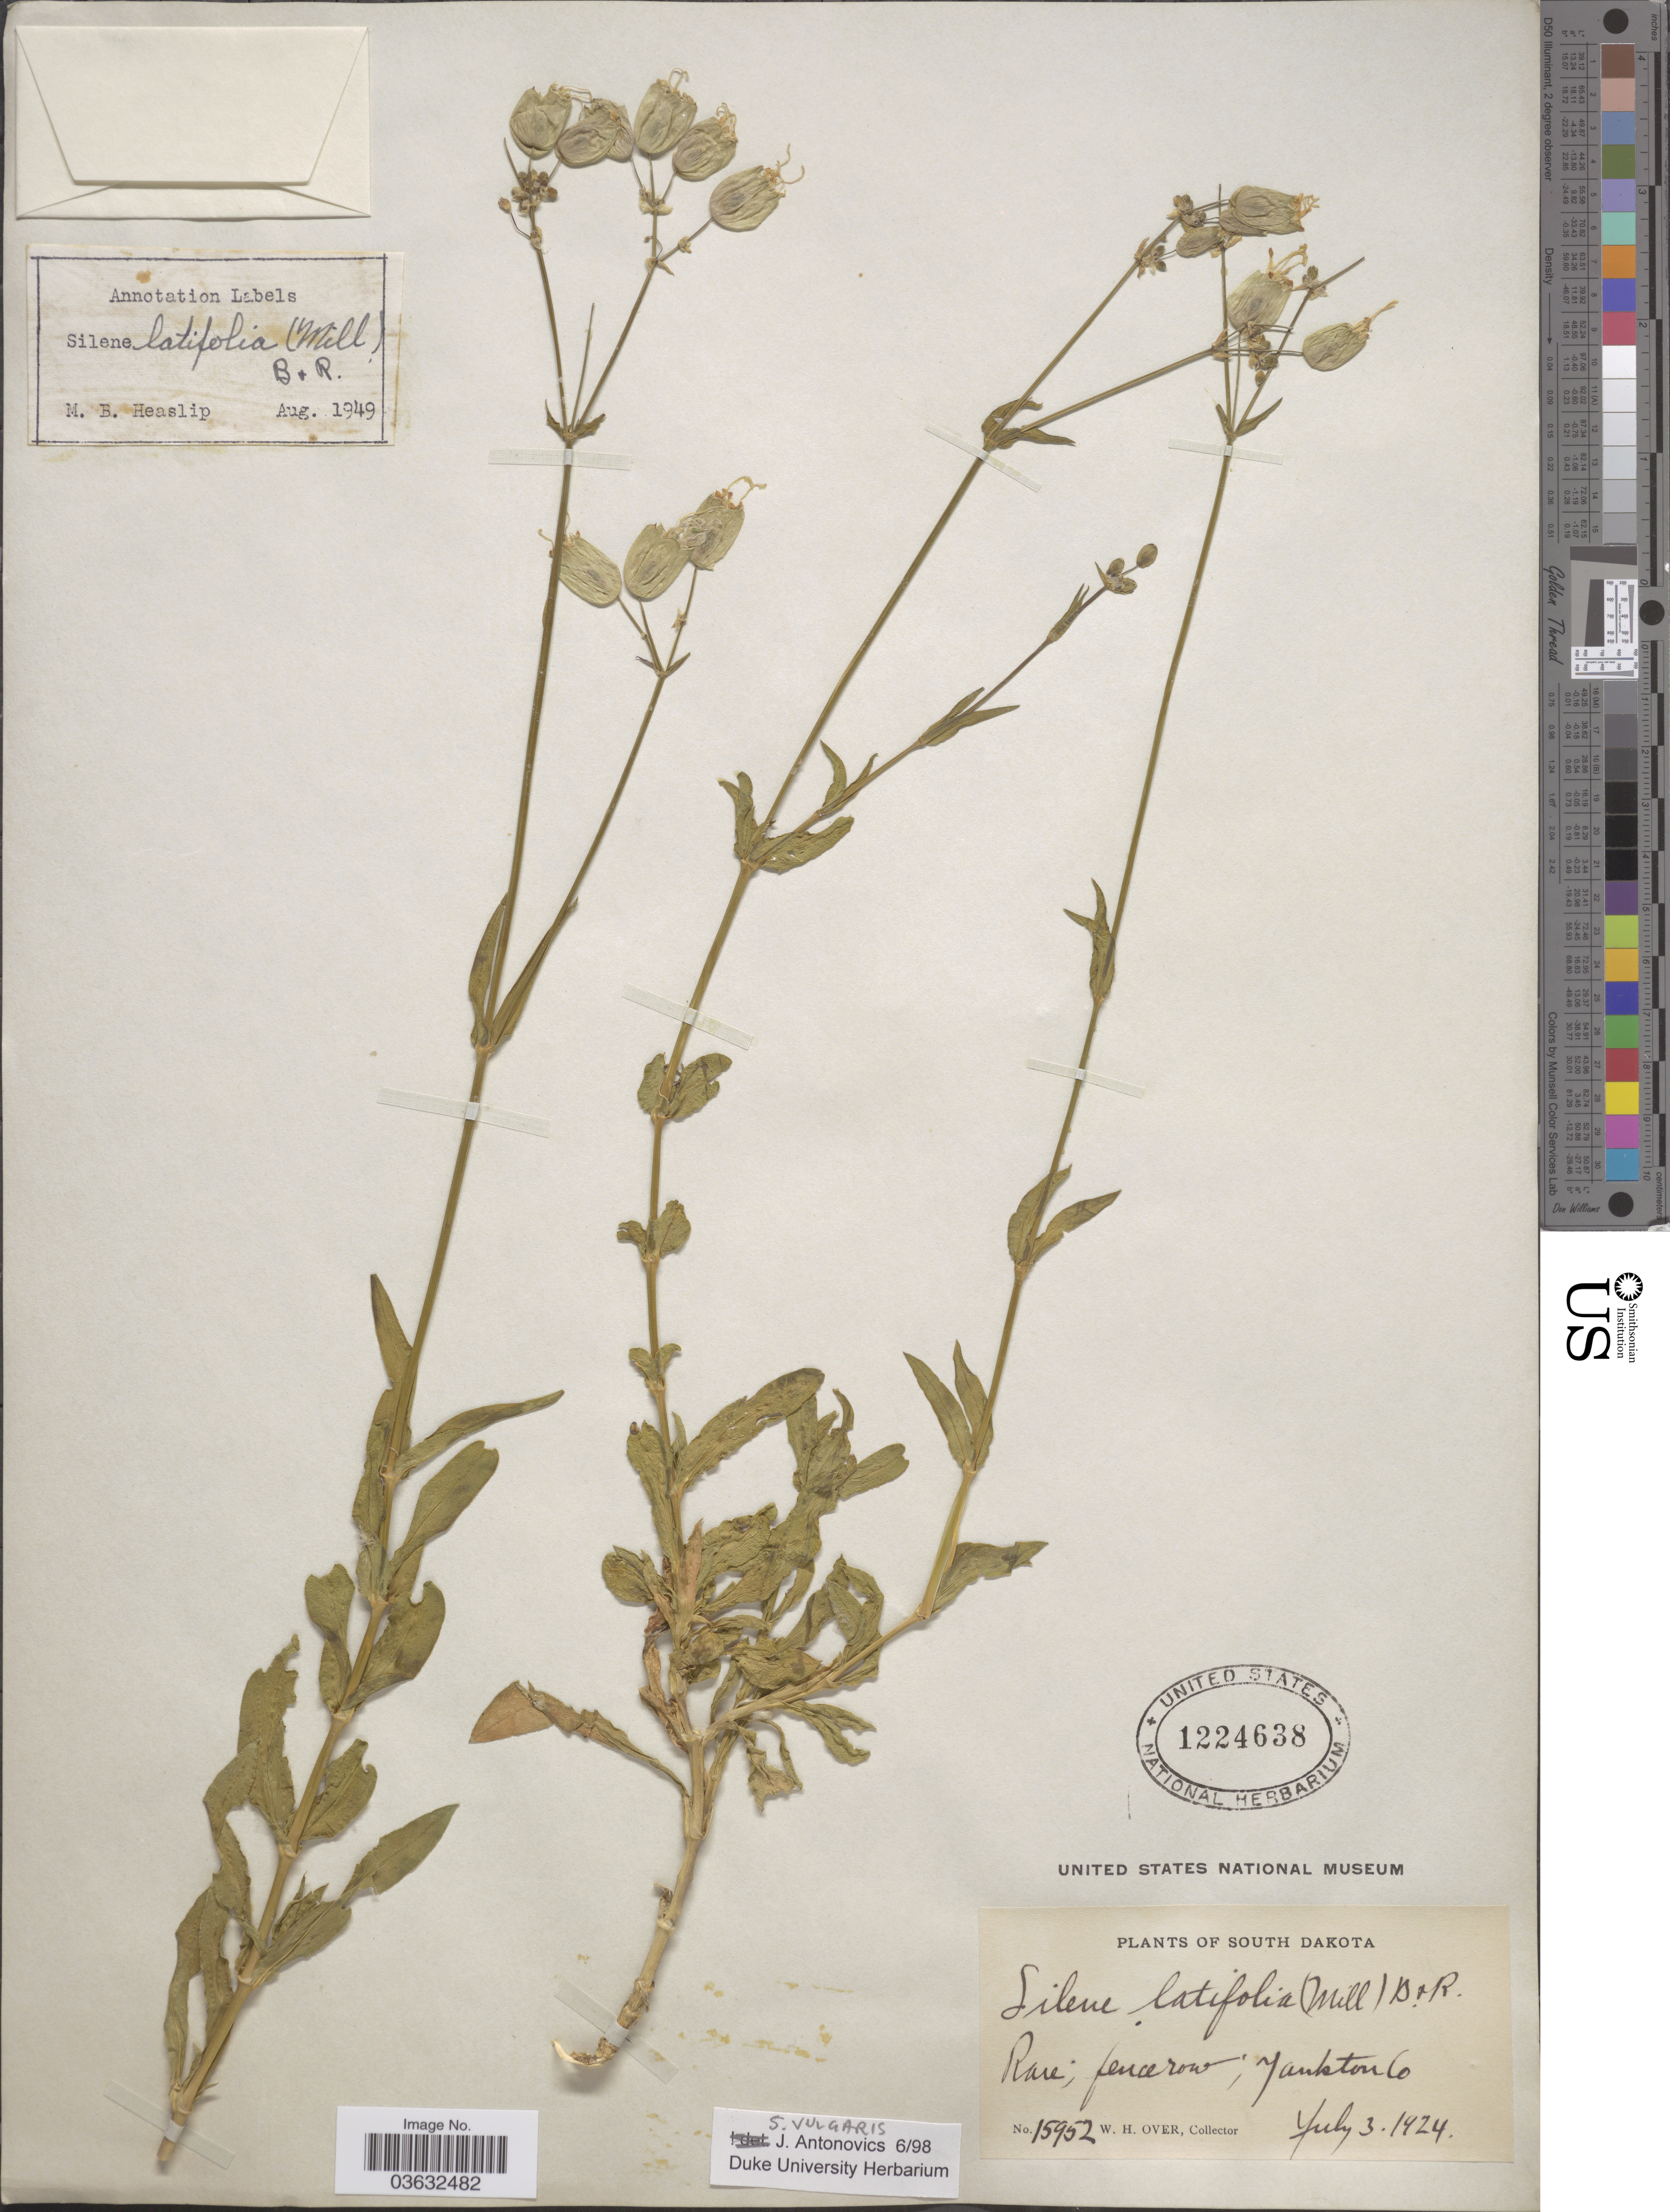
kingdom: Plantae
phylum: Tracheophyta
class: Magnoliopsida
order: Caryophyllales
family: Caryophyllaceae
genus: Silene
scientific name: Silene vulgaris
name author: (Moench) Garcke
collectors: W. Over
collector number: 15952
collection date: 1924-07-03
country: United States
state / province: South Dakota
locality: Fence row, Yankton Co.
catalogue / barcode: US 1224638